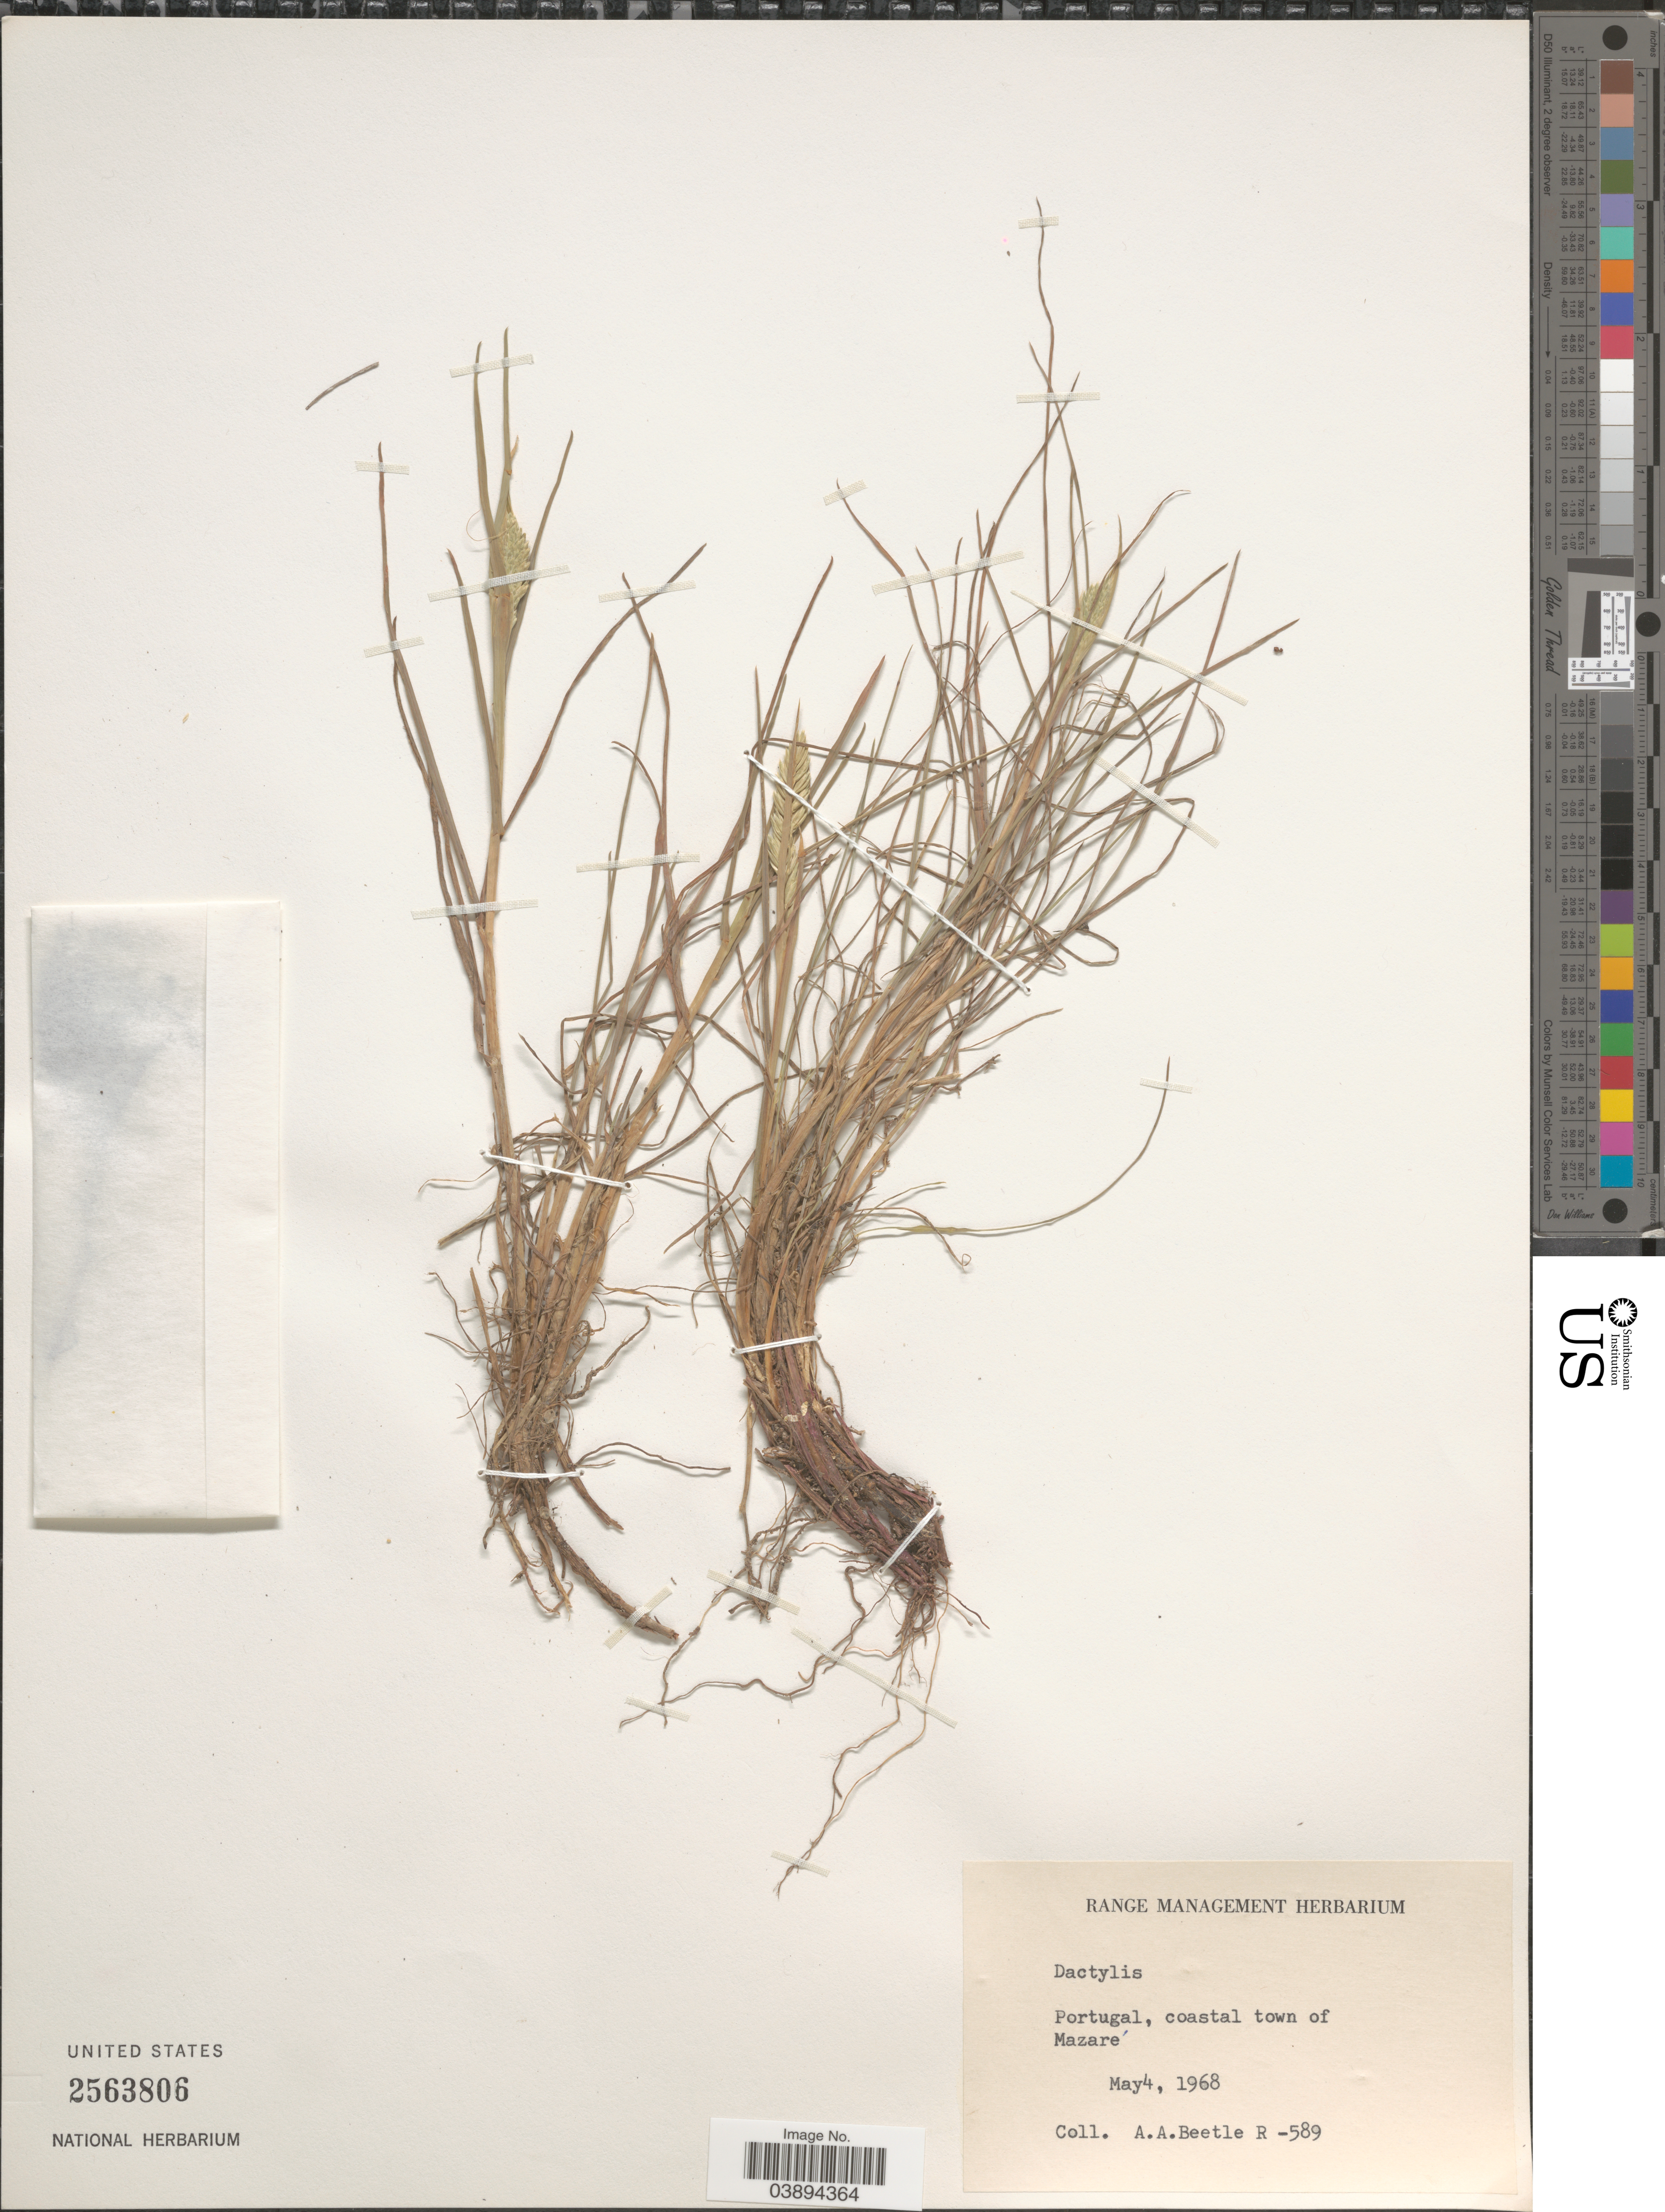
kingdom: Plantae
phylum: Tracheophyta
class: Liliopsida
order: Poales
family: Poaceae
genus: Dactylis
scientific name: Dactylis sp.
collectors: A. A. Beetle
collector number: R-589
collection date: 1968-05-04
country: Portugal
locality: Coastal town of Mazare.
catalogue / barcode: US 2563806